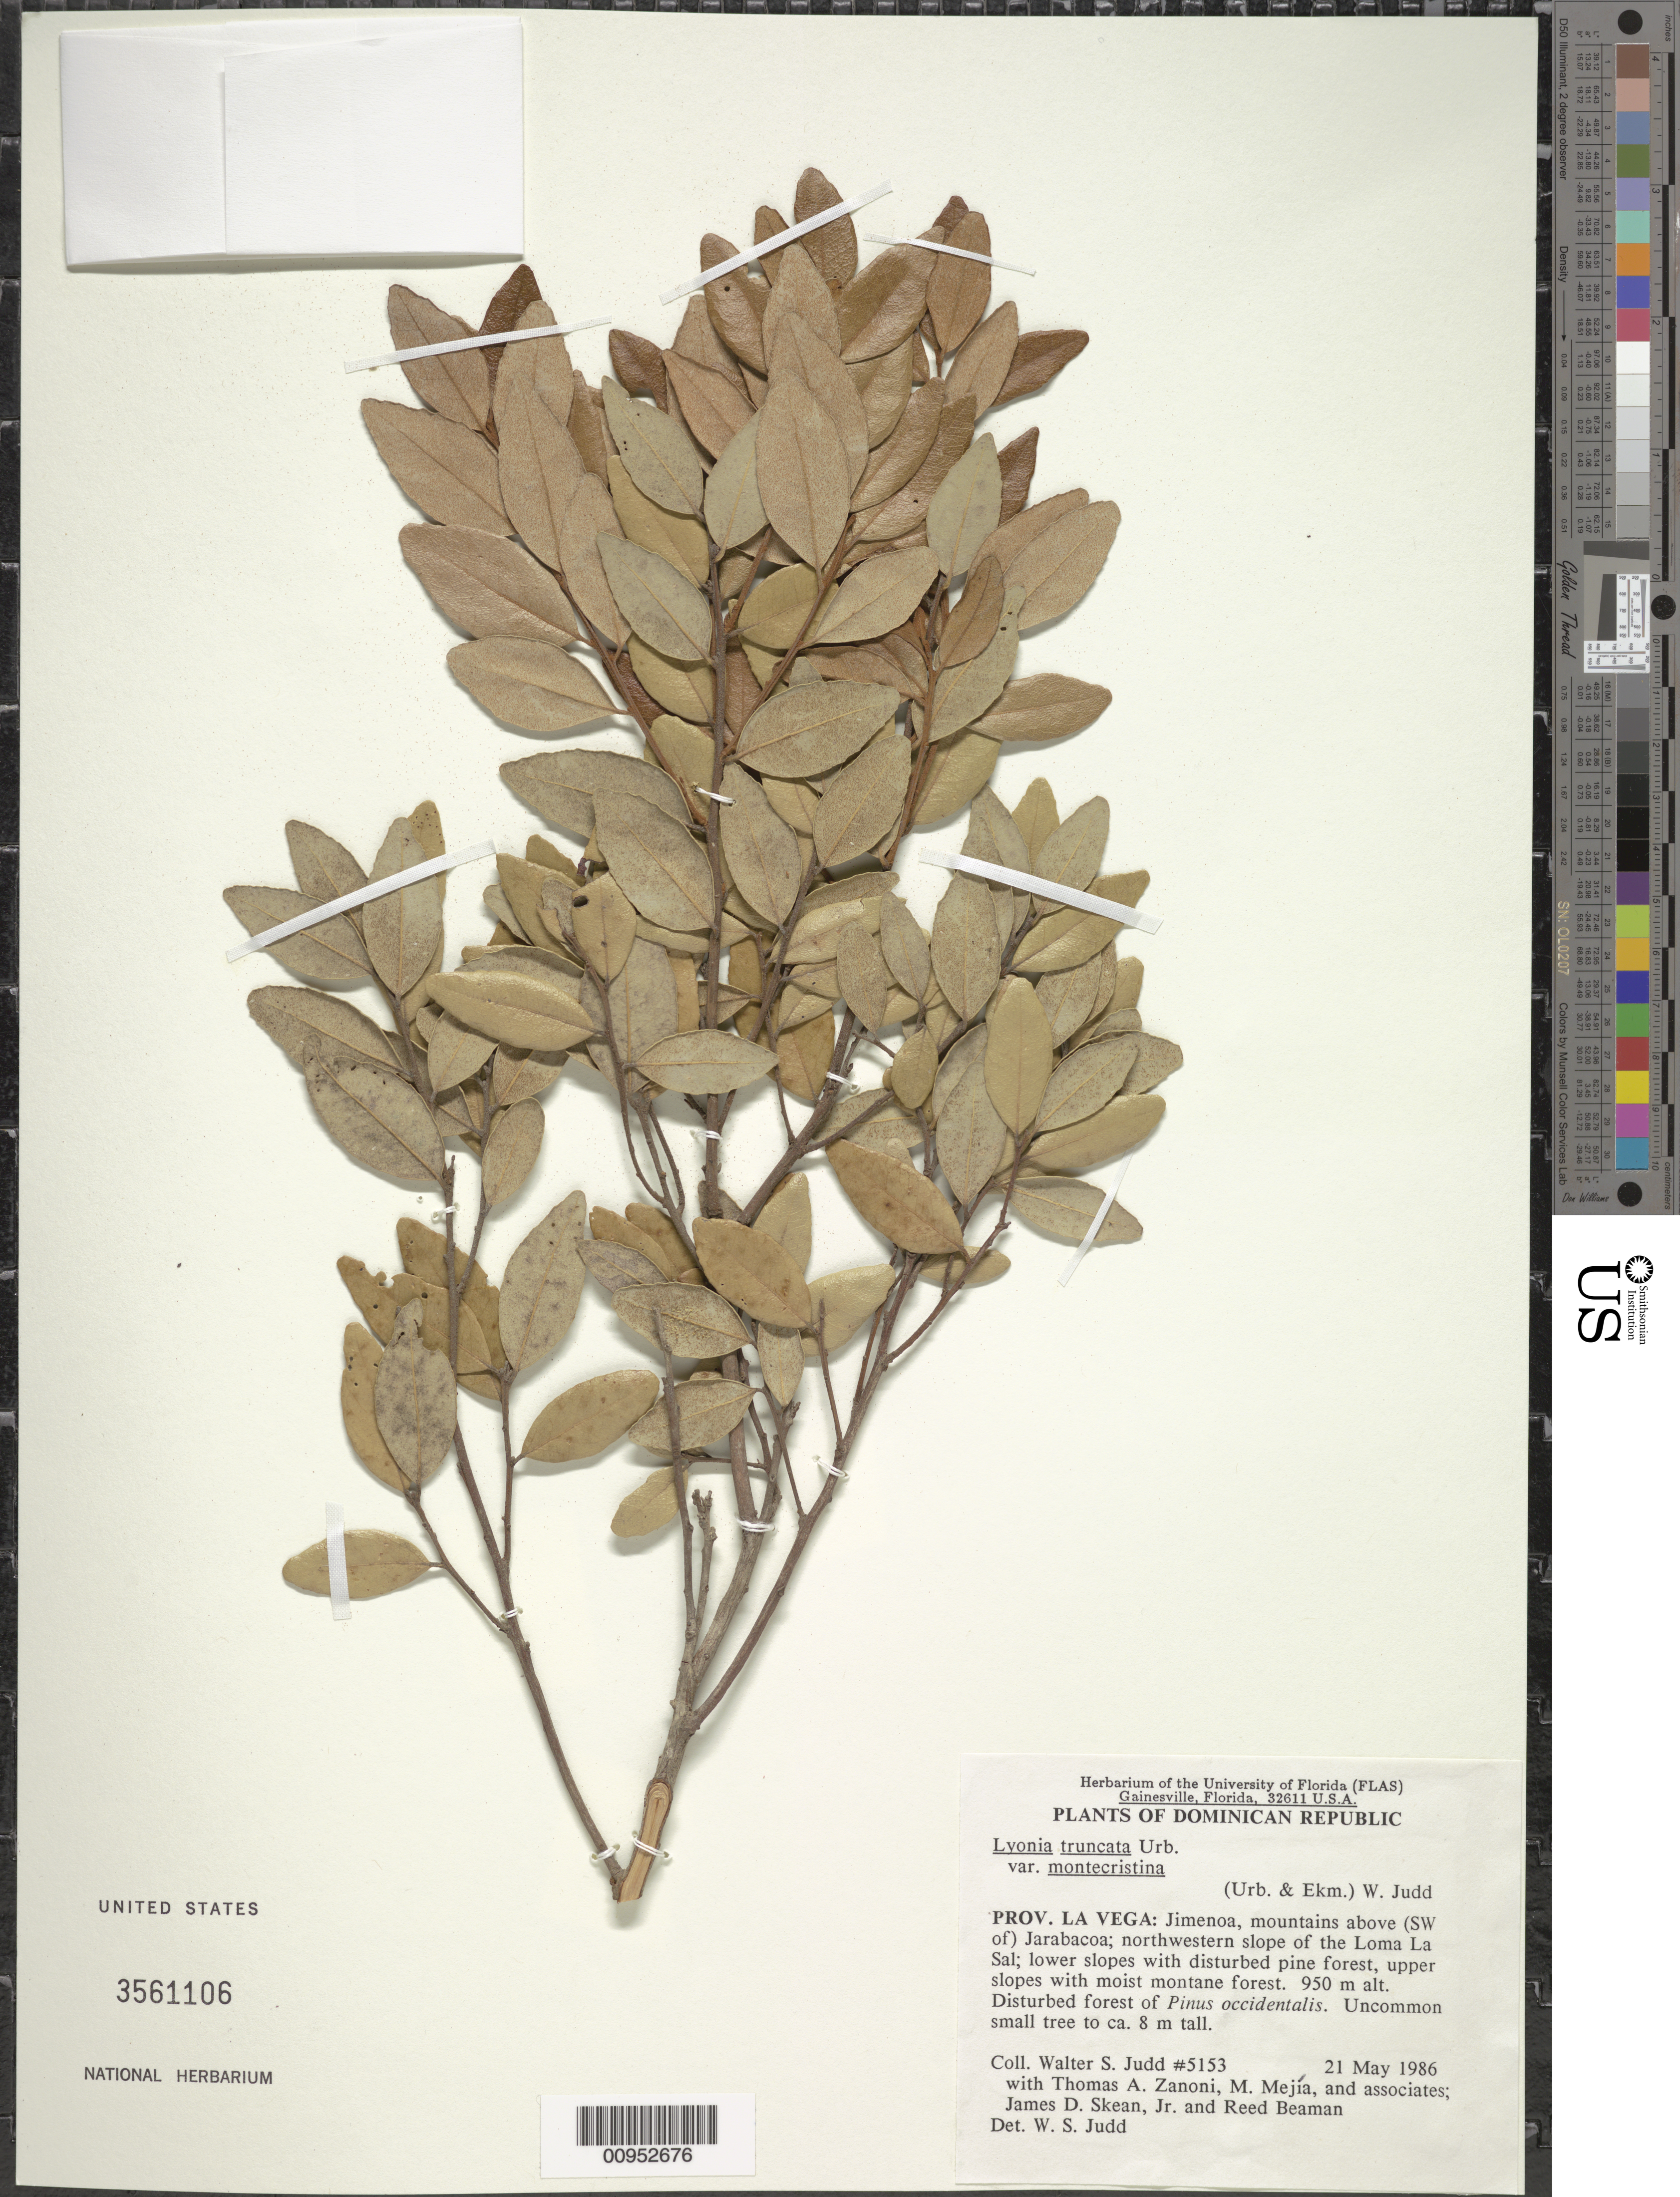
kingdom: Plantae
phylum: Tracheophyta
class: Magnoliopsida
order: Ericales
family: Ericaceae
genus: Lyonia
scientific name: Lyonia truncata var. montecristina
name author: (Urb. & Ekman) Judd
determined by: Judd, Walter S.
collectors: W. S. Judd, T. A. Zanoni, M. Mejia, J. D. Skean & R. S. Beaman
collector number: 5153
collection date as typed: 21 May 1986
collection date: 1986-05-21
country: Dominican Republic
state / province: La Vega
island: Hispaniola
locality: Jimenoa, mountains above (SW of) Jarabacoa; northwestern slope of the Loma La Sal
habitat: Lower slopes with disturbed pine forest, upper slopes with moist montane forest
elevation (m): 950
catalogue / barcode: US 3561106